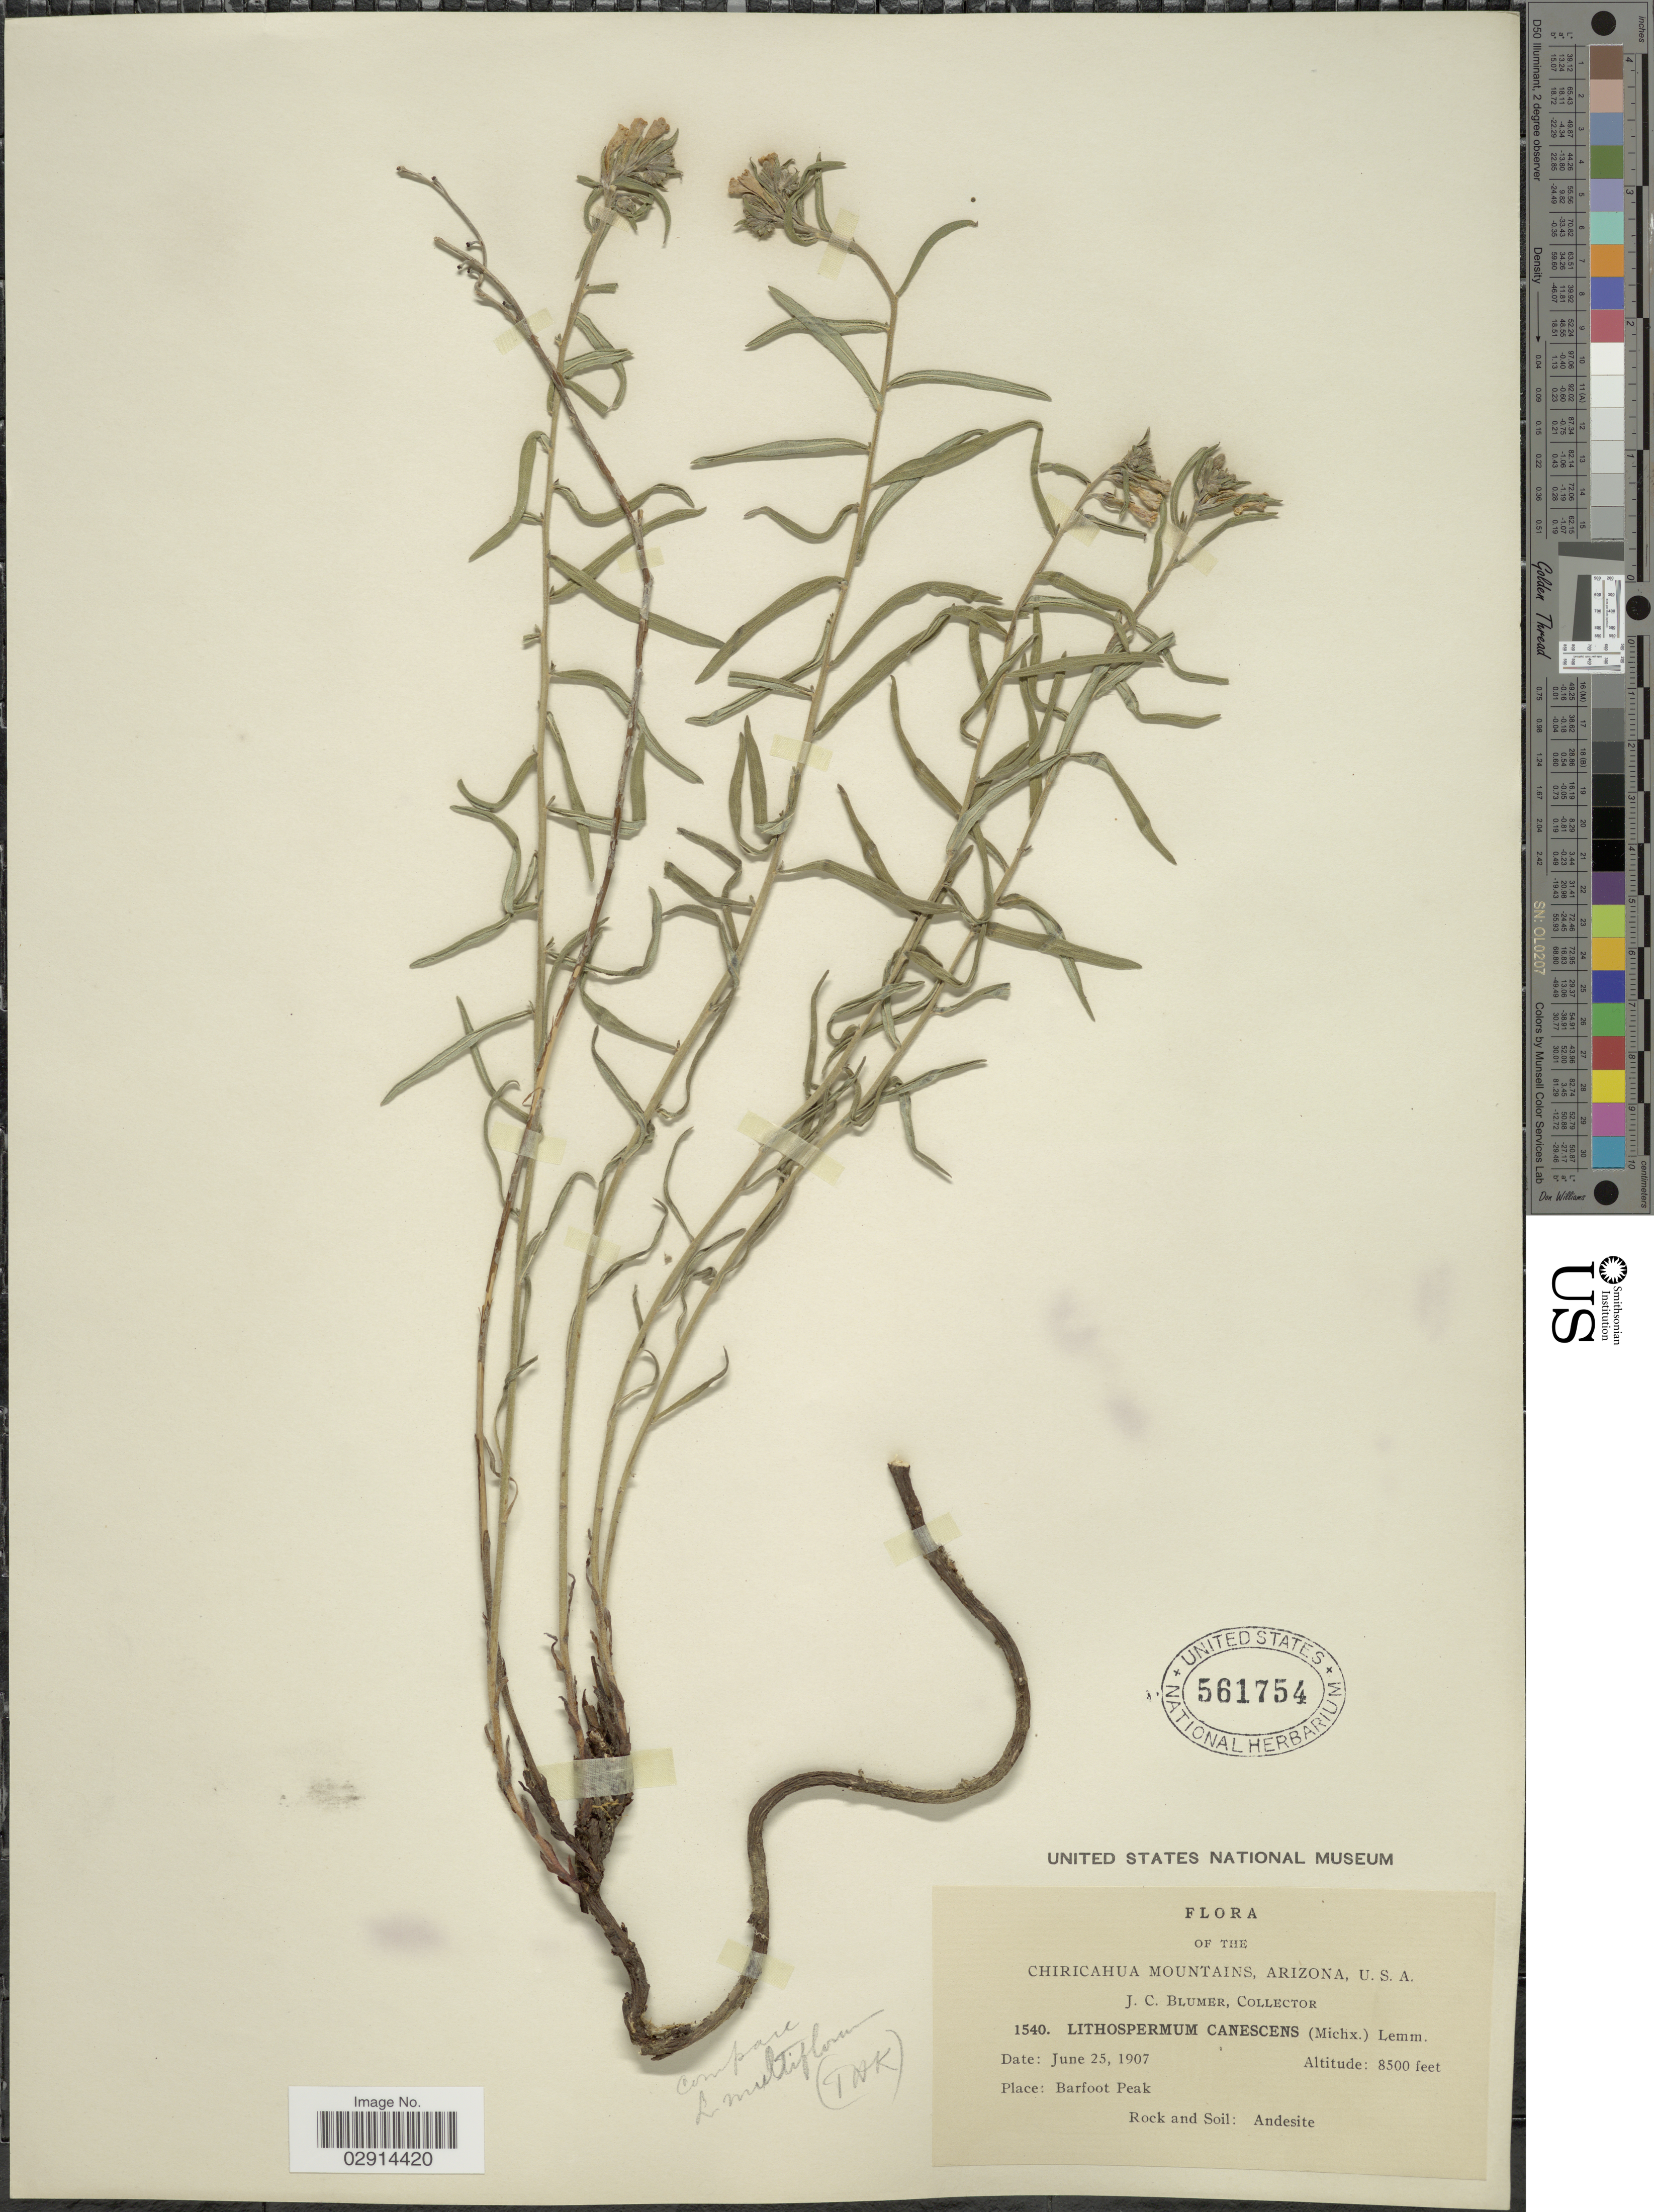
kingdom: Plantae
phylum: Tracheophyta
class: Magnoliopsida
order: Boraginales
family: Boraginaceae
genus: Lithospermum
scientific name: Lithospermum multiflorum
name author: Torr. ex A. Gray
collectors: J. C. Blumer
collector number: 1540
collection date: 1907-06-25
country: United States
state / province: Arizona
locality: Chiricahua Mountains, Barfoot Peak.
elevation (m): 2591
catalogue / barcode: US 561754